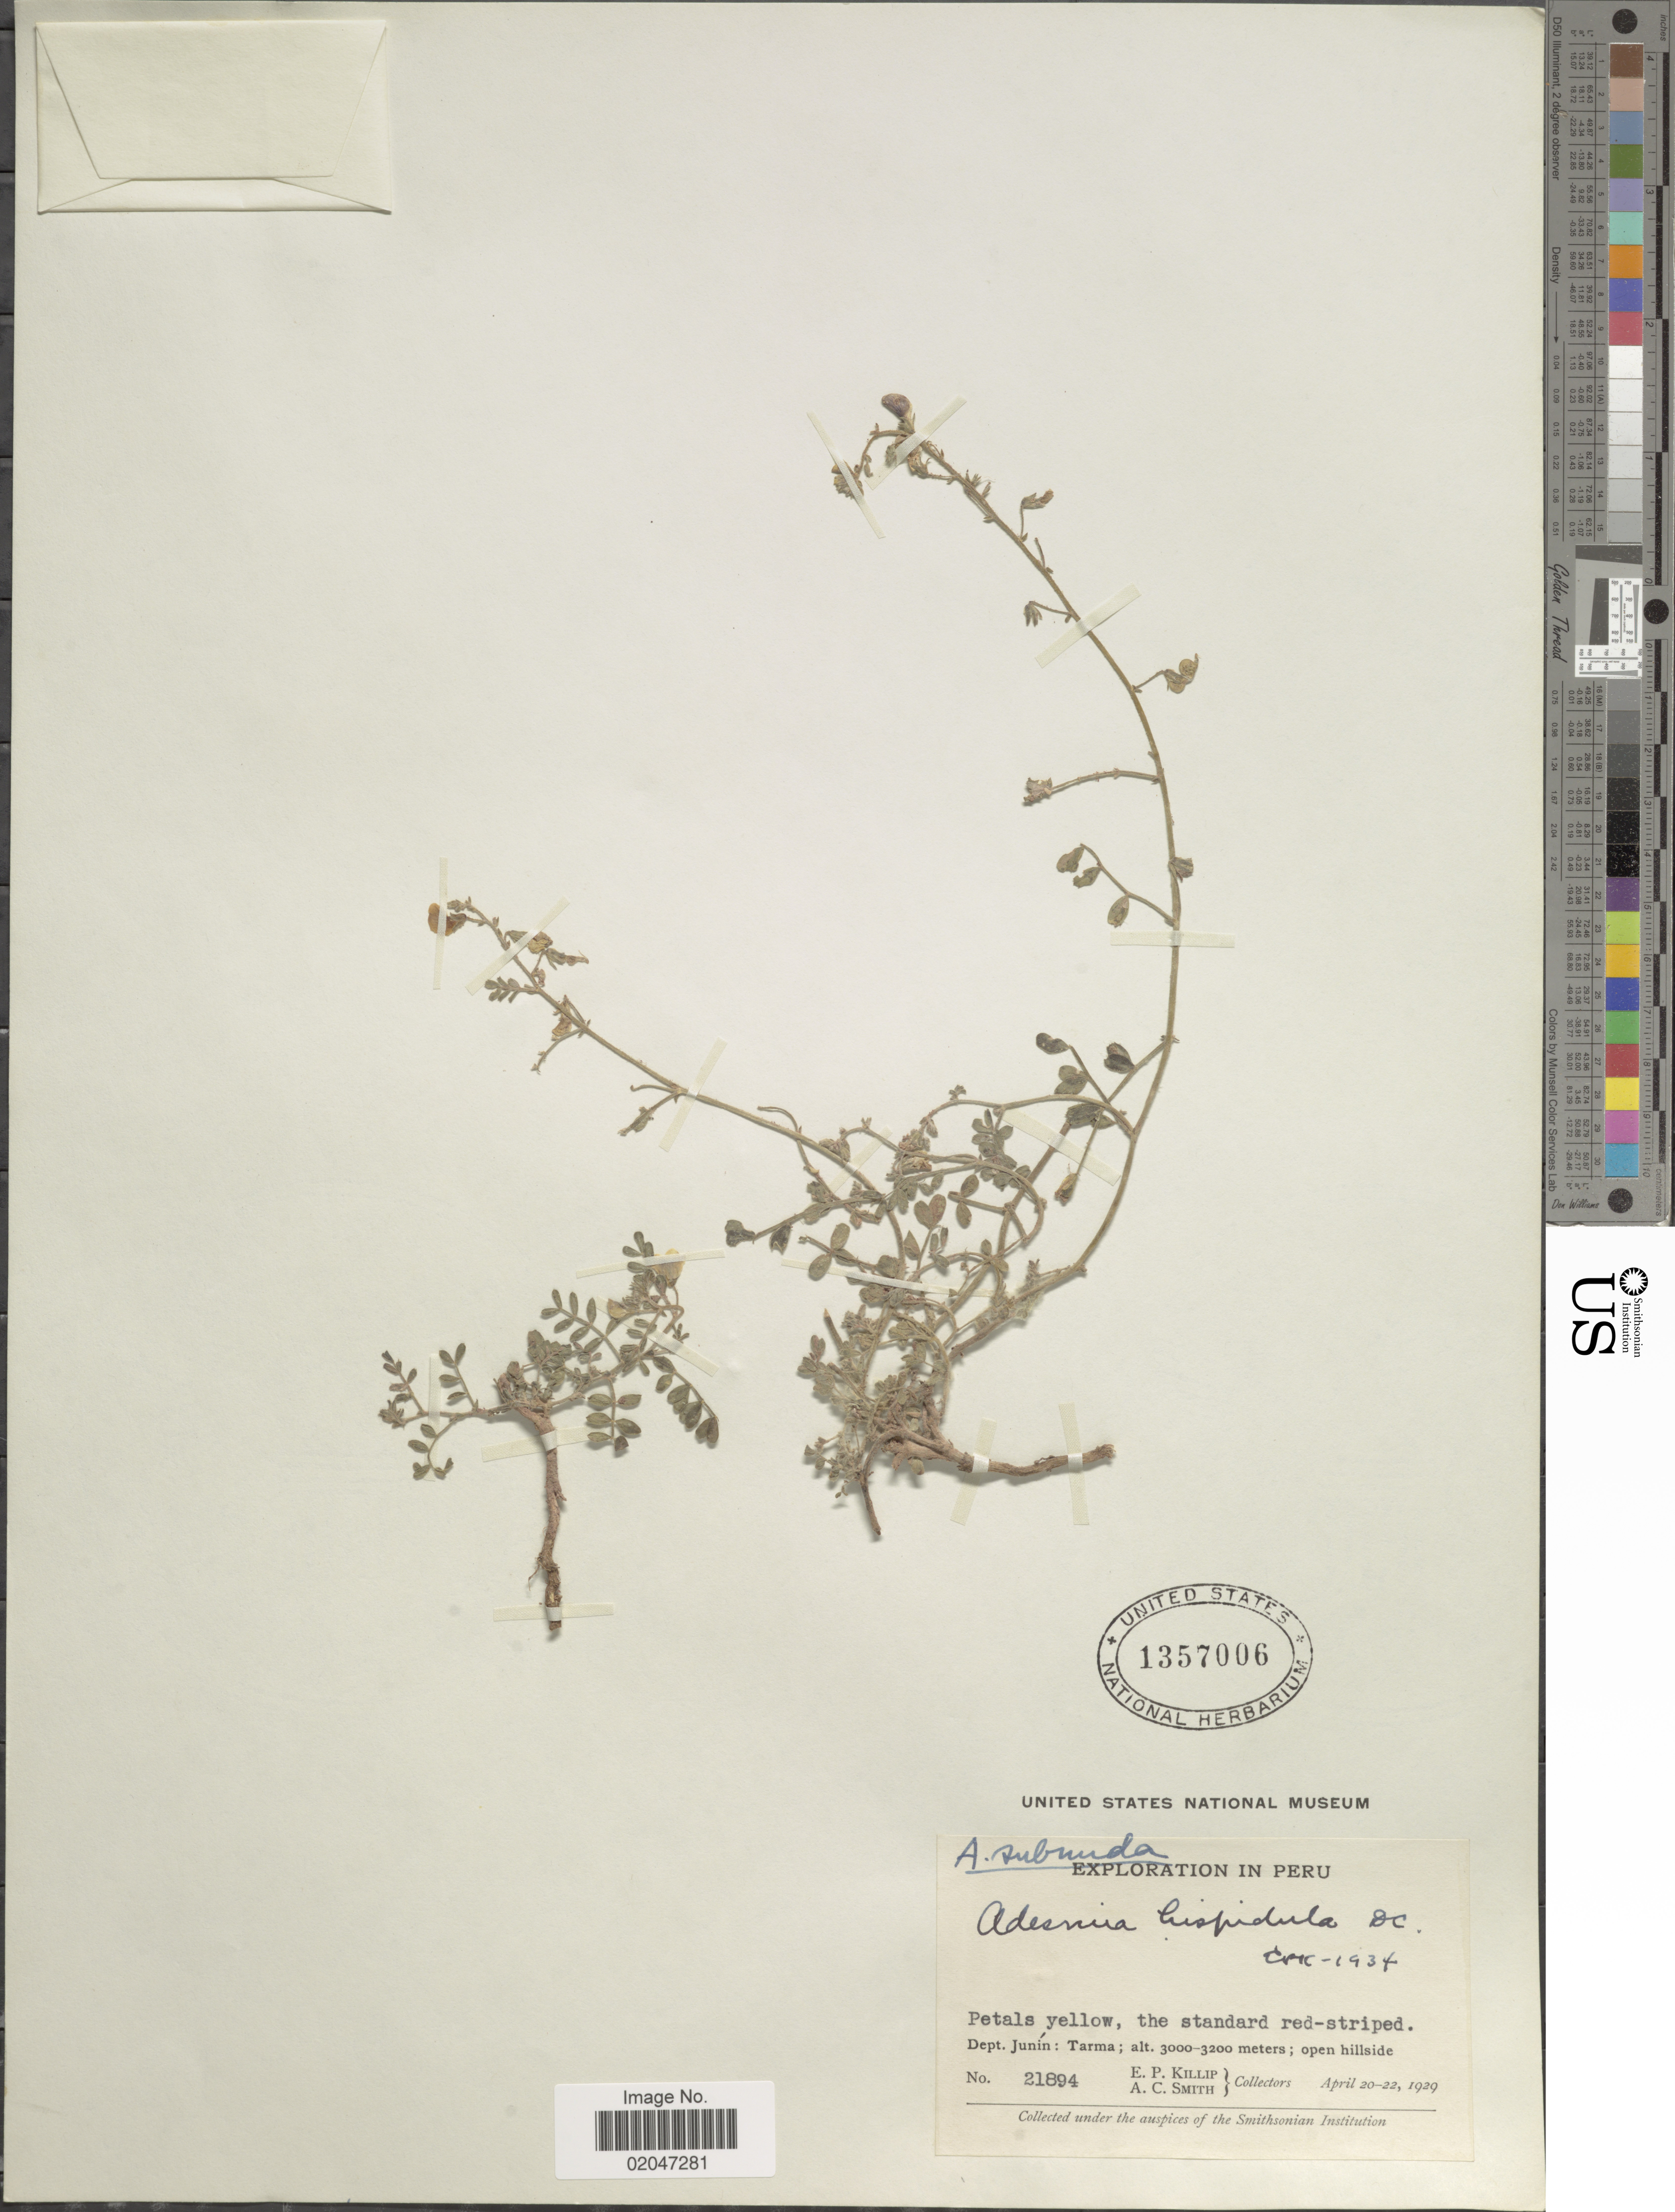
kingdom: Plantae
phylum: Tracheophyta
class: Magnoliopsida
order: Fabales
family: Fabaceae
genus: Adesmia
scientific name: Adesmia subnuda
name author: (A. Gray) Burkart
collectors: E. P. Killip & A. C. Smith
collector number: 21894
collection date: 1929-04-20/1929-04-22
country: Peru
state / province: Junín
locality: Dept. Junín: Tarma; open hillside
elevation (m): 3000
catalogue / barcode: US 1357006